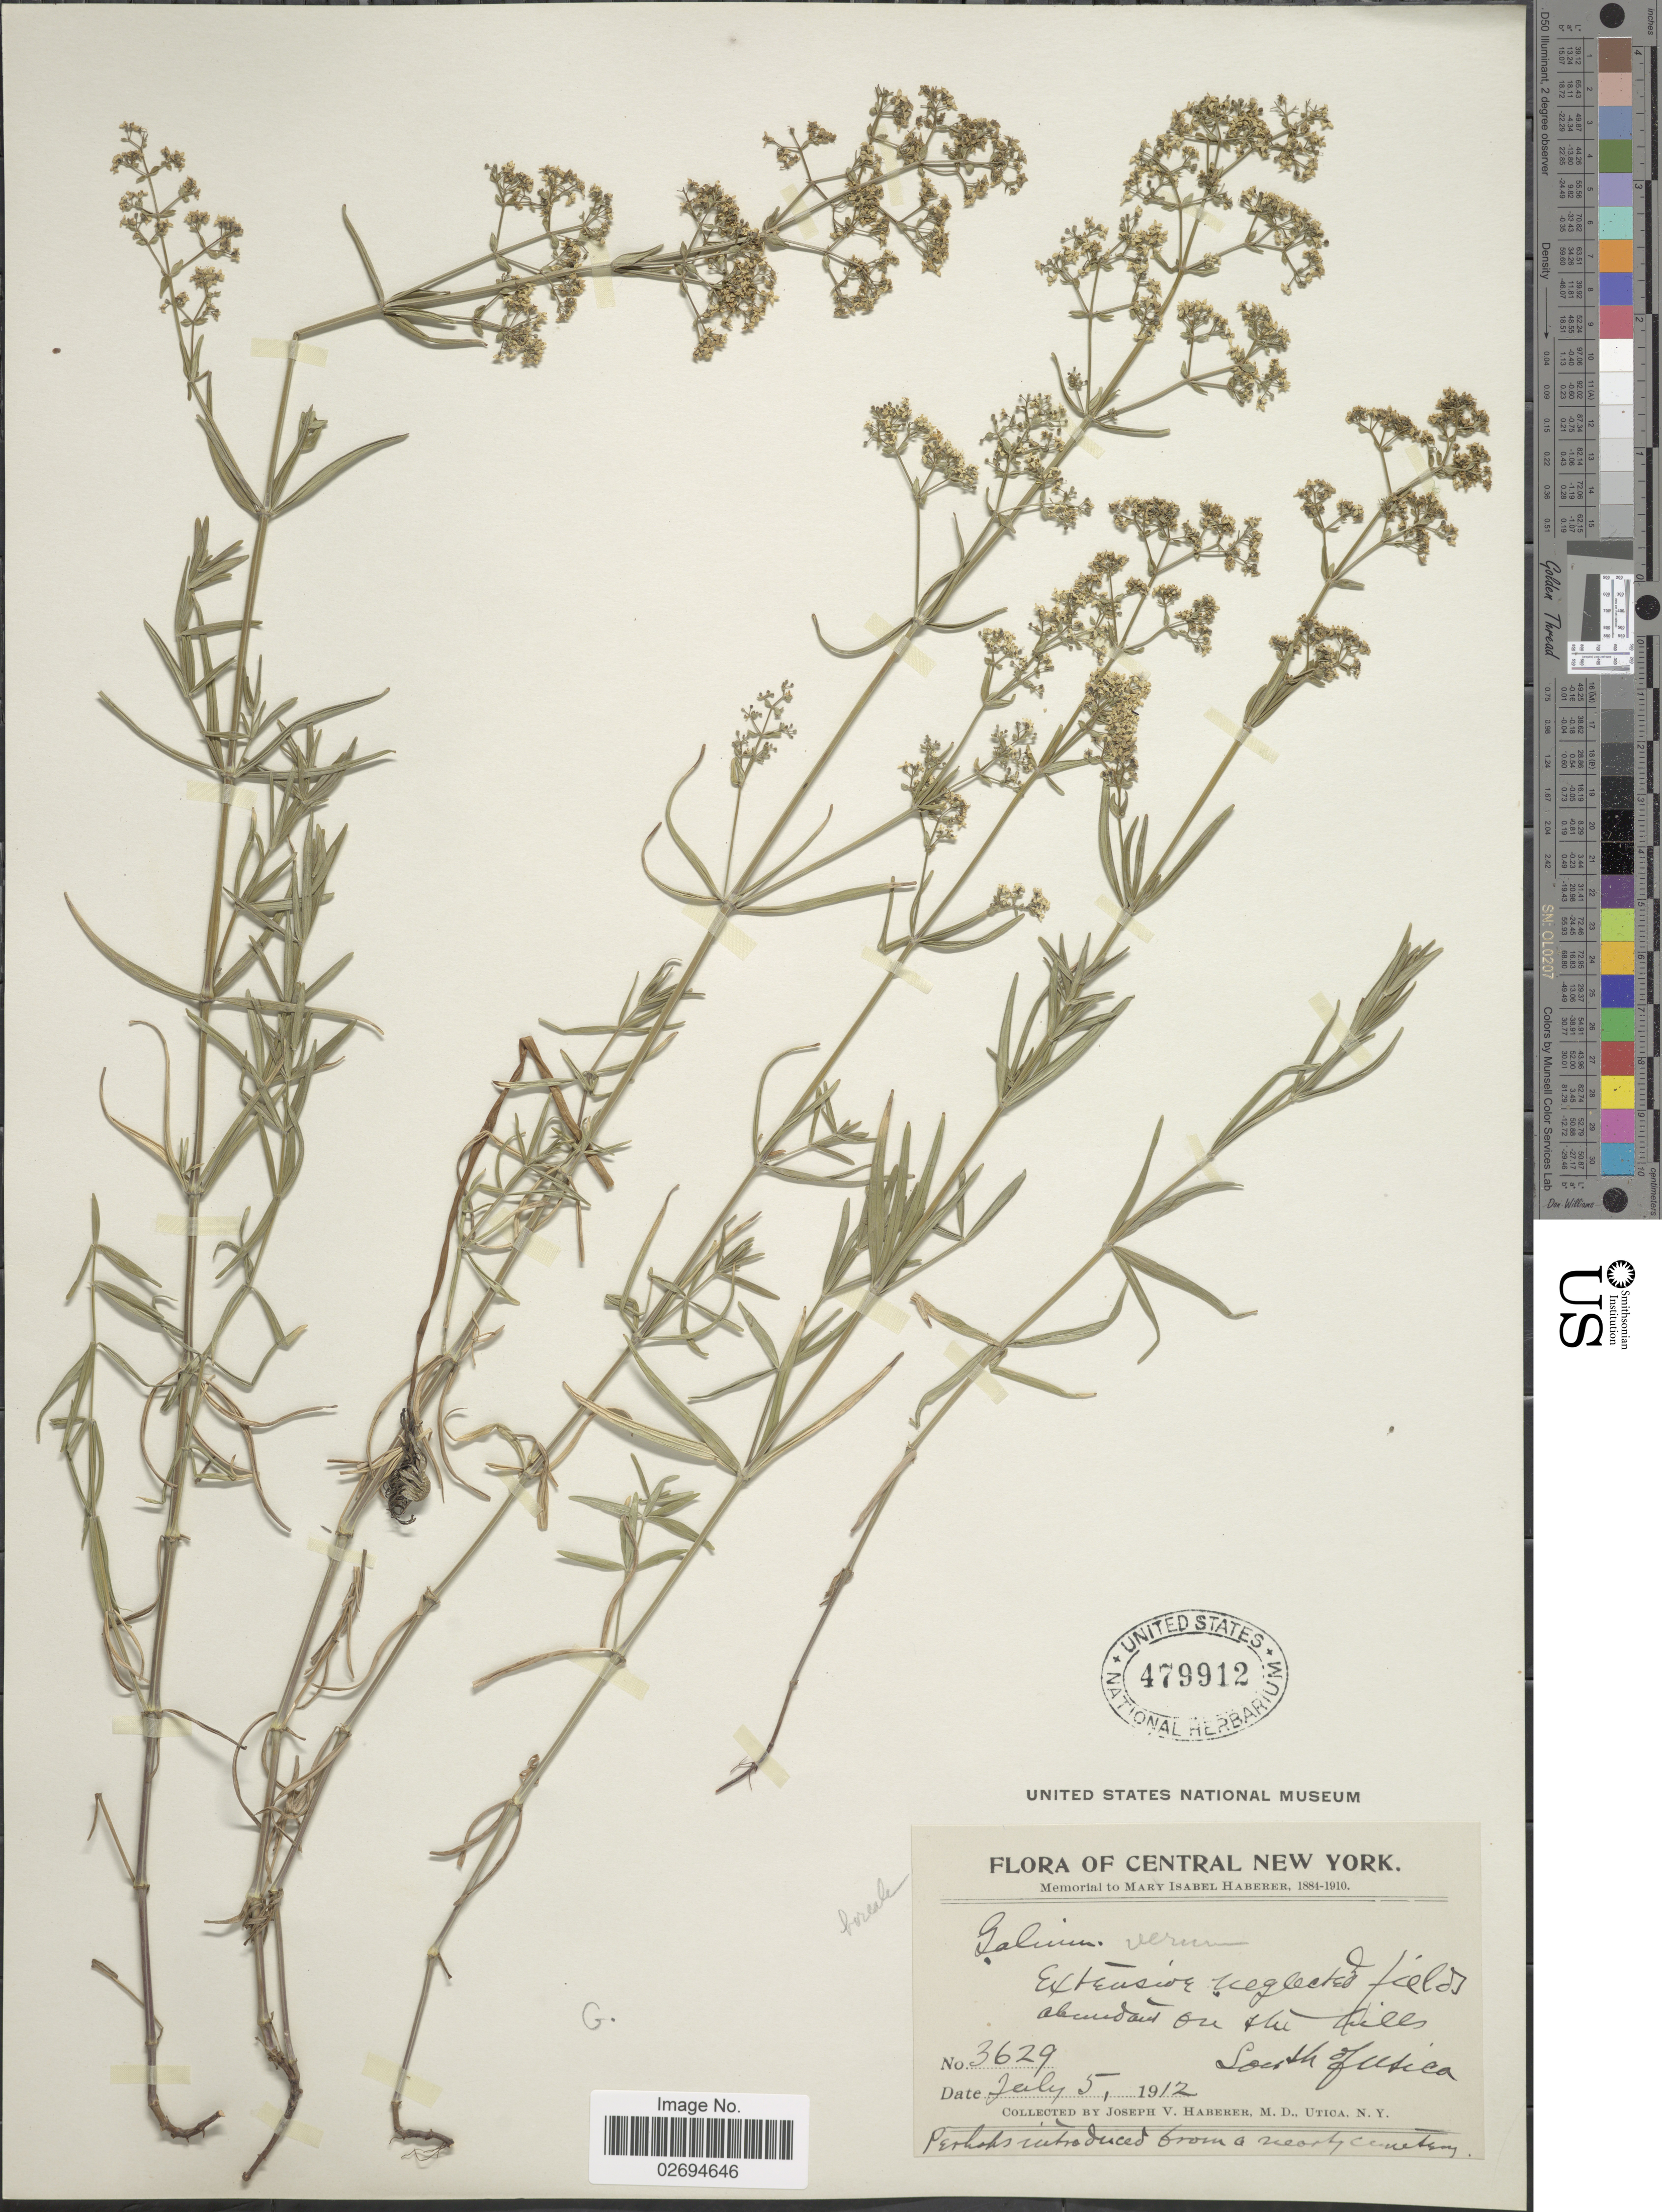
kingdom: Plantae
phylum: Tracheophyta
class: Magnoliopsida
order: Gentianales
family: Rubiaceae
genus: Galium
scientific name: Galium verum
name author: L.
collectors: J. V. Haberer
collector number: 3629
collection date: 1912-07-05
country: United States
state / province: New York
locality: Central New York, Extensive neglected fields abundant on the hills, South of Utica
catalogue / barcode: US 479912